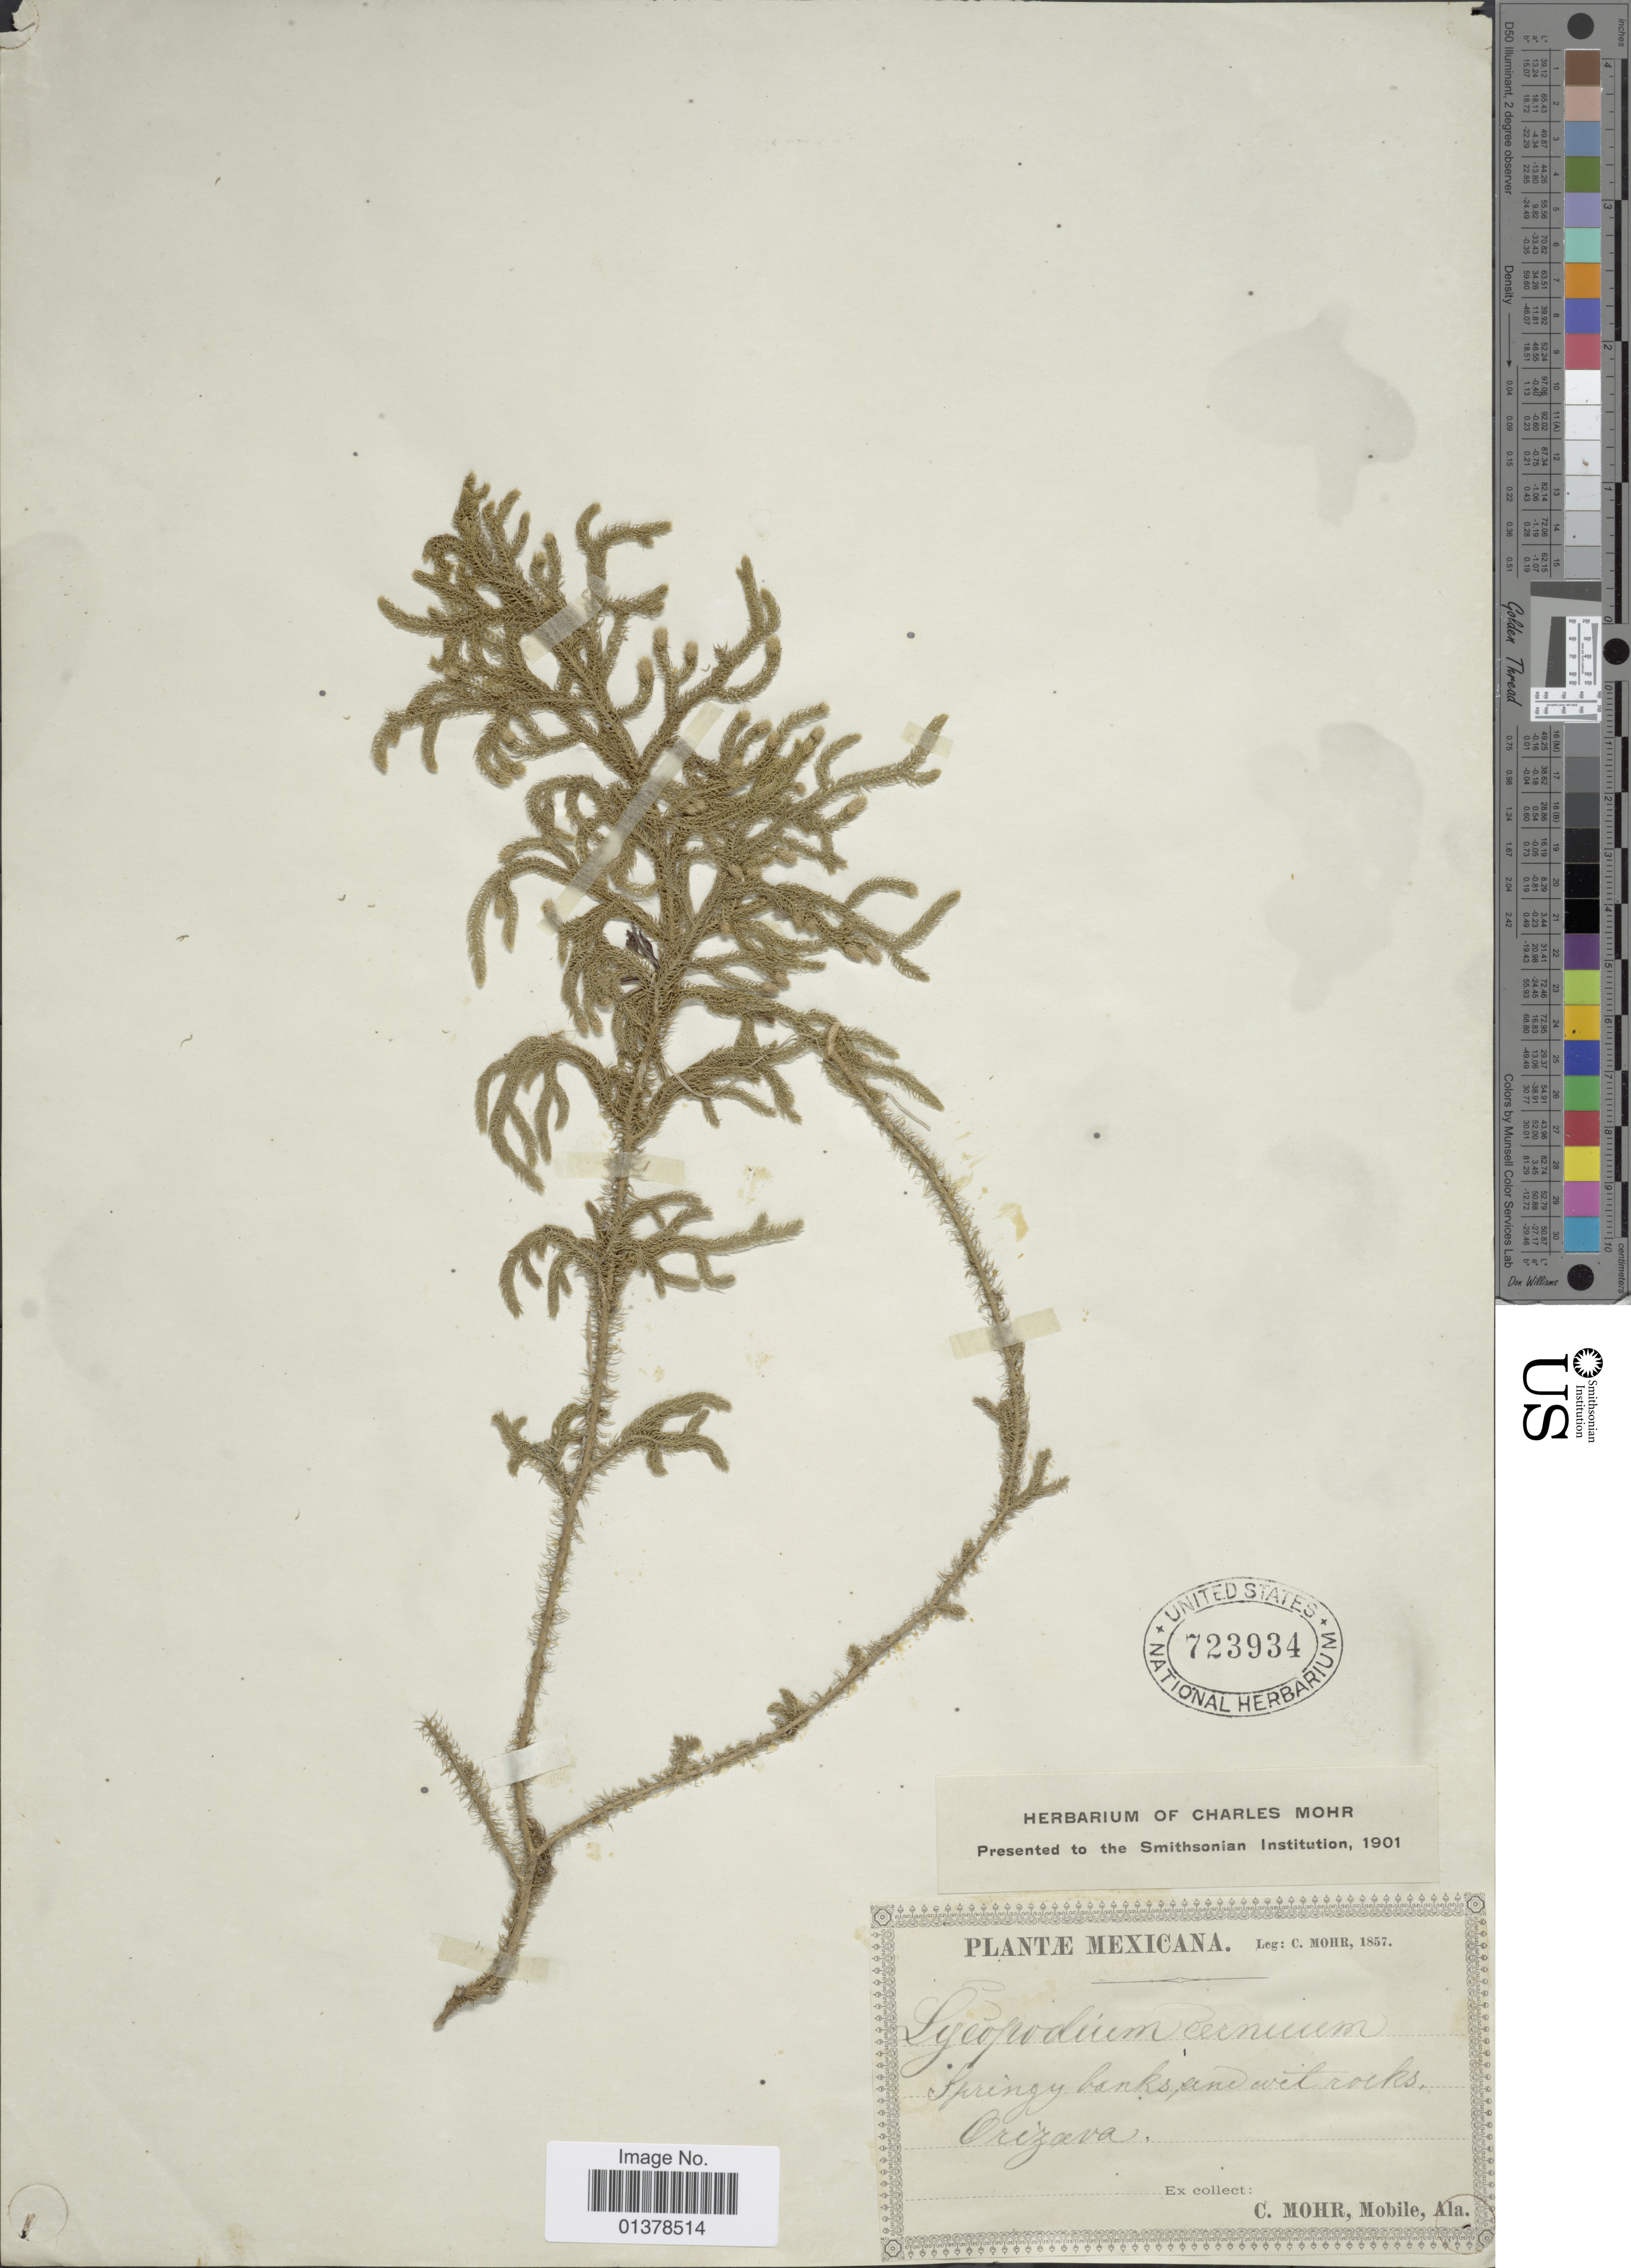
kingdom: Plantae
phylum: Tracheophyta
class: Lycopodiopsida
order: Lycopodiales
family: Lycopodiaceae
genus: Palhinhaea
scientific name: Palhinhaea cernua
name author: (L.) Vasc. & Franco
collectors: C. T. Mohr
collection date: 1857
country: Mexico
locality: Orizava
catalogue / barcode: US 723934